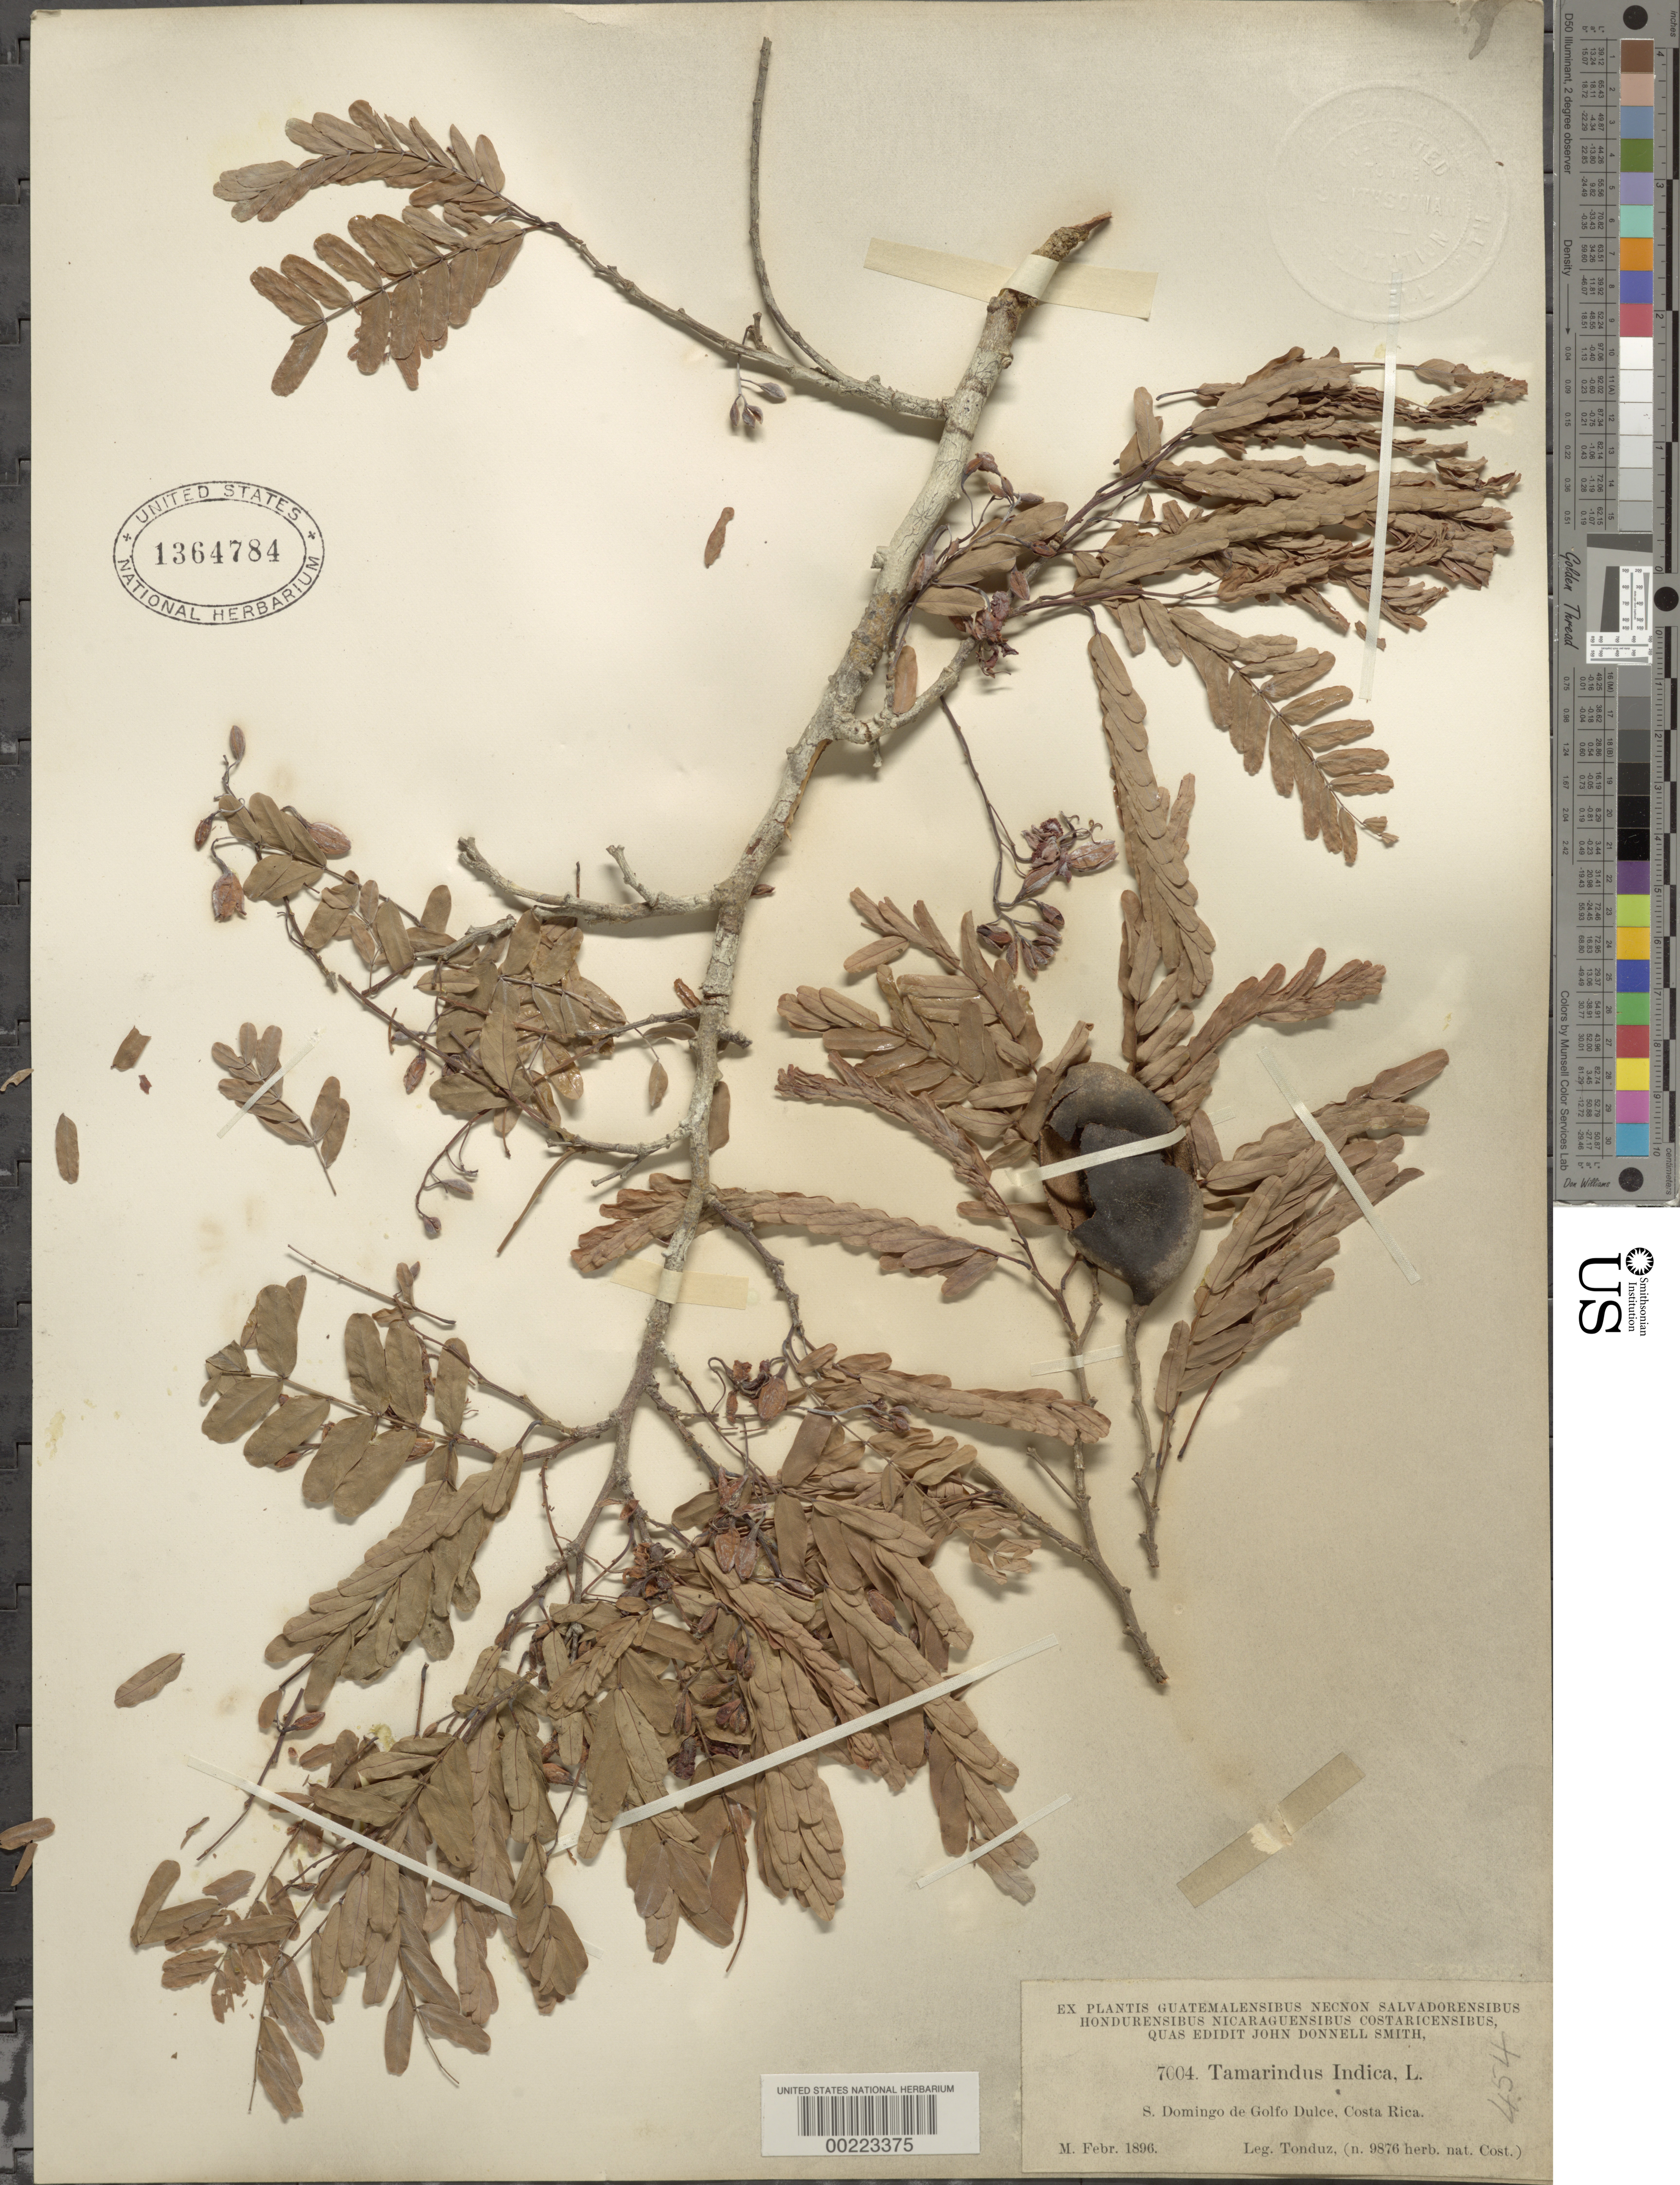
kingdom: Plantae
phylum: Tracheophyta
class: Magnoliopsida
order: Fabales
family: Fabaceae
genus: Tamarindus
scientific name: Tamarindus indica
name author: L.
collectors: A. Tonduz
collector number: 7004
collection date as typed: Feb 1896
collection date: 1896-02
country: Costa Rica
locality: Santo Domingo de Golfo Dulce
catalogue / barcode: US 1364784